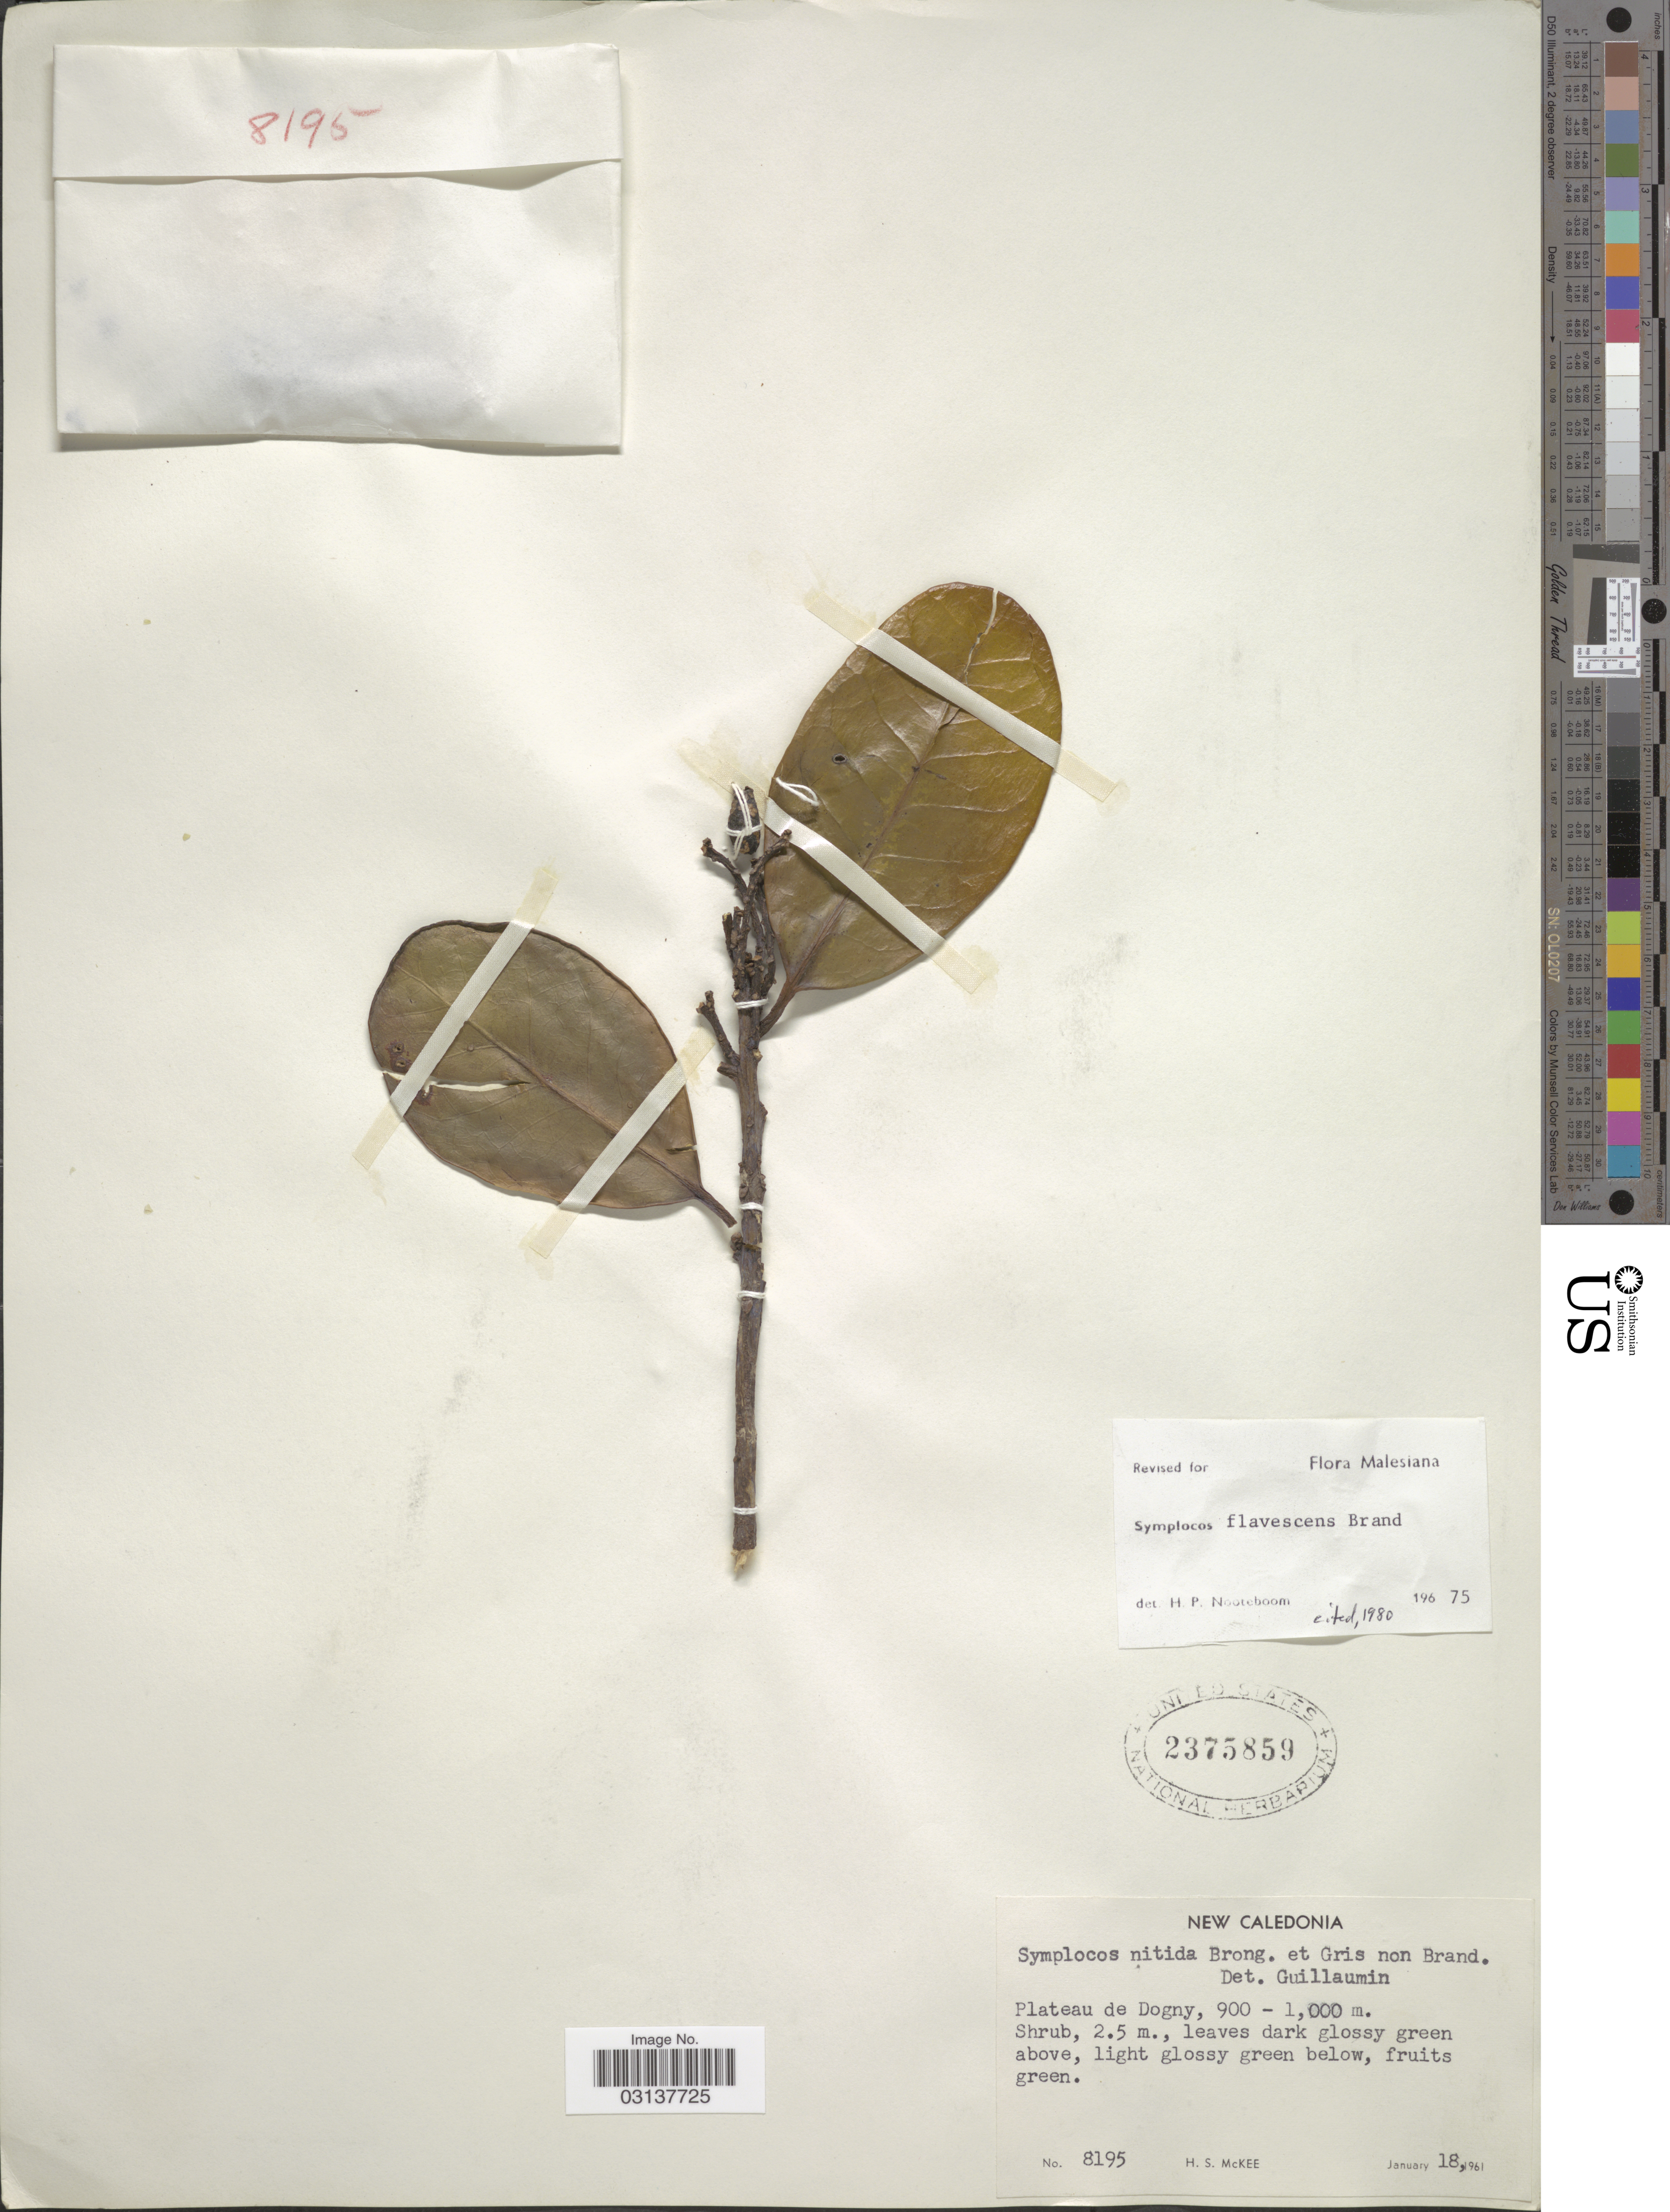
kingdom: Plantae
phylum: Tracheophyta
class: Magnoliopsida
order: Ericales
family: Symplocaceae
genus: Symplocos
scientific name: Symplocos flavescens Rusby, nom. illeg.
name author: Rusby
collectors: H. S. McKee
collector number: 8195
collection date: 1961-01-18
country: New Caledonia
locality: New Caledonia, Plateau de Dogny.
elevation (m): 900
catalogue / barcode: US 2375859